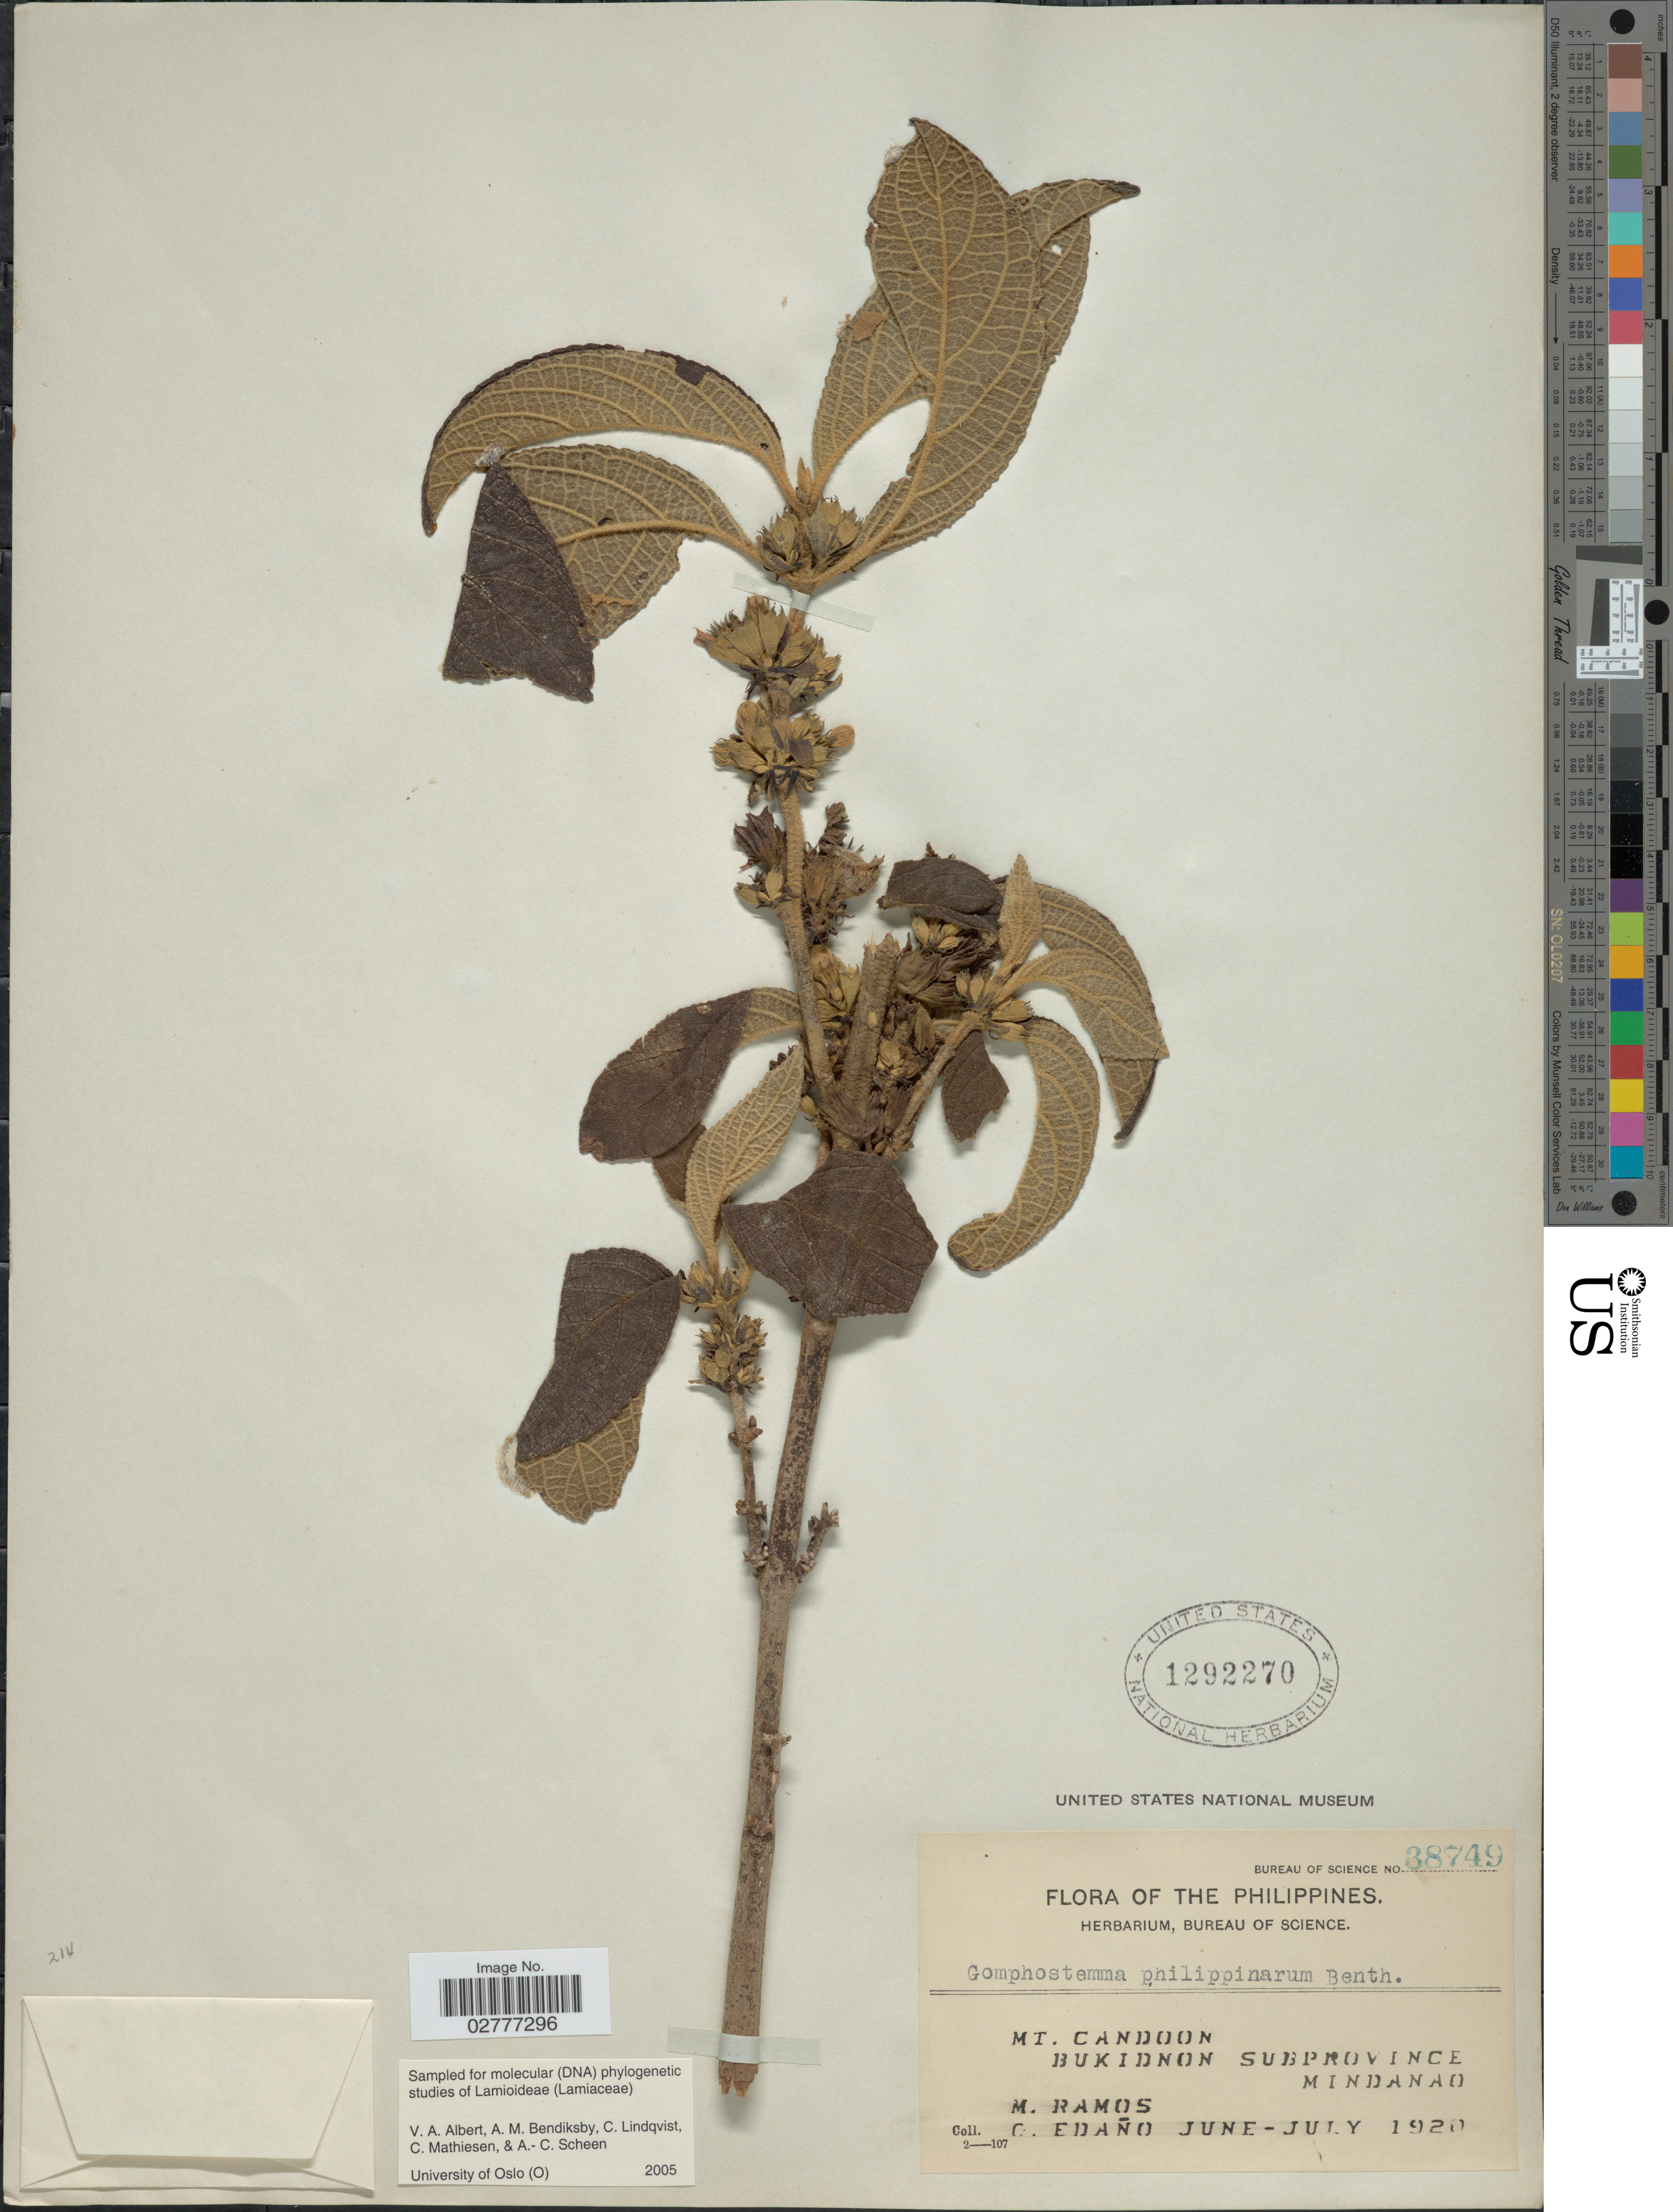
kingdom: Plantae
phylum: Tracheophyta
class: Magnoliopsida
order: Lamiales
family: Lamiaceae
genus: Gomphostemma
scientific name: Gomphostemma philippinarum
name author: Benth.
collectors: M. Ramos & G. Edaño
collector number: Bureau of Science 38749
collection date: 1920-06/1920-07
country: Philippines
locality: Mt. Candoon, Bukidnon subprovince, Mindanao.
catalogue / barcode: US 1292270